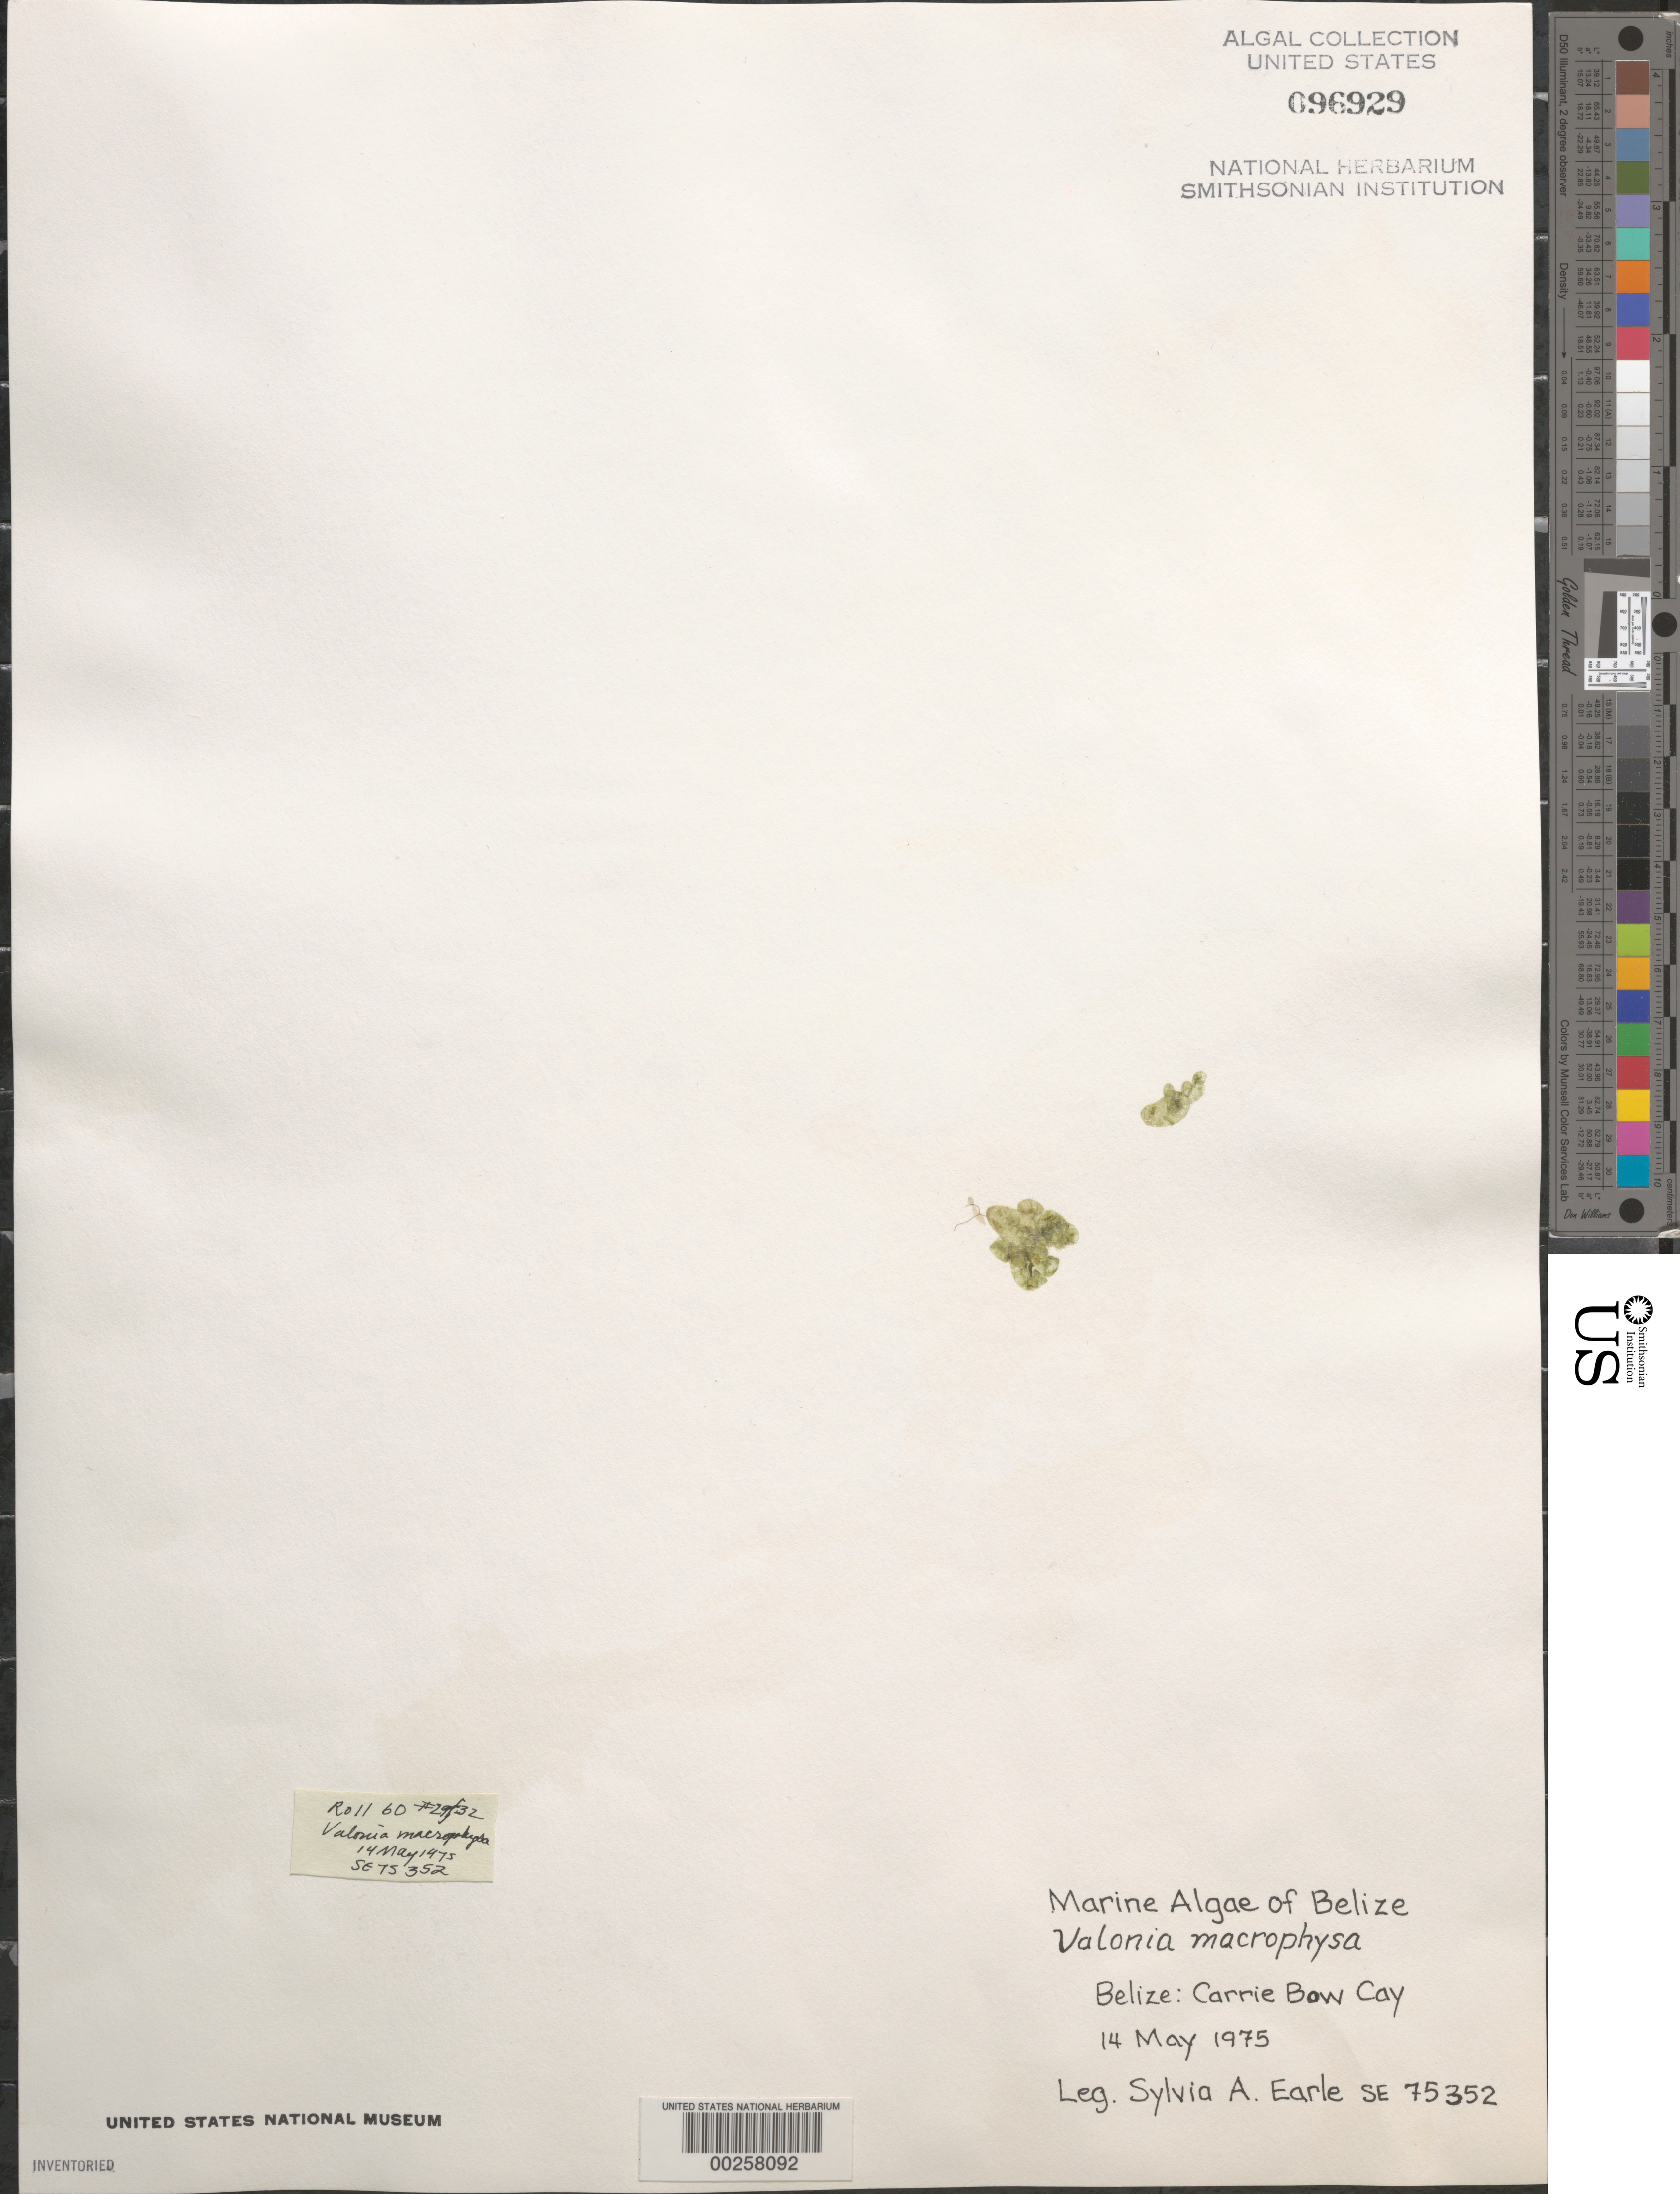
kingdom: Plantae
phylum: Chlorophyta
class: Ulvophyceae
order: Siphonocladales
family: Valoniaceae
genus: Valonia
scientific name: Valonia macrophysa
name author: Kütz.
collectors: S. A. Earle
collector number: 75352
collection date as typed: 14 May 1975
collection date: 1975-05-14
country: Belize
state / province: Stann Creek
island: Carrie Bow Cay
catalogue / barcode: US 96929